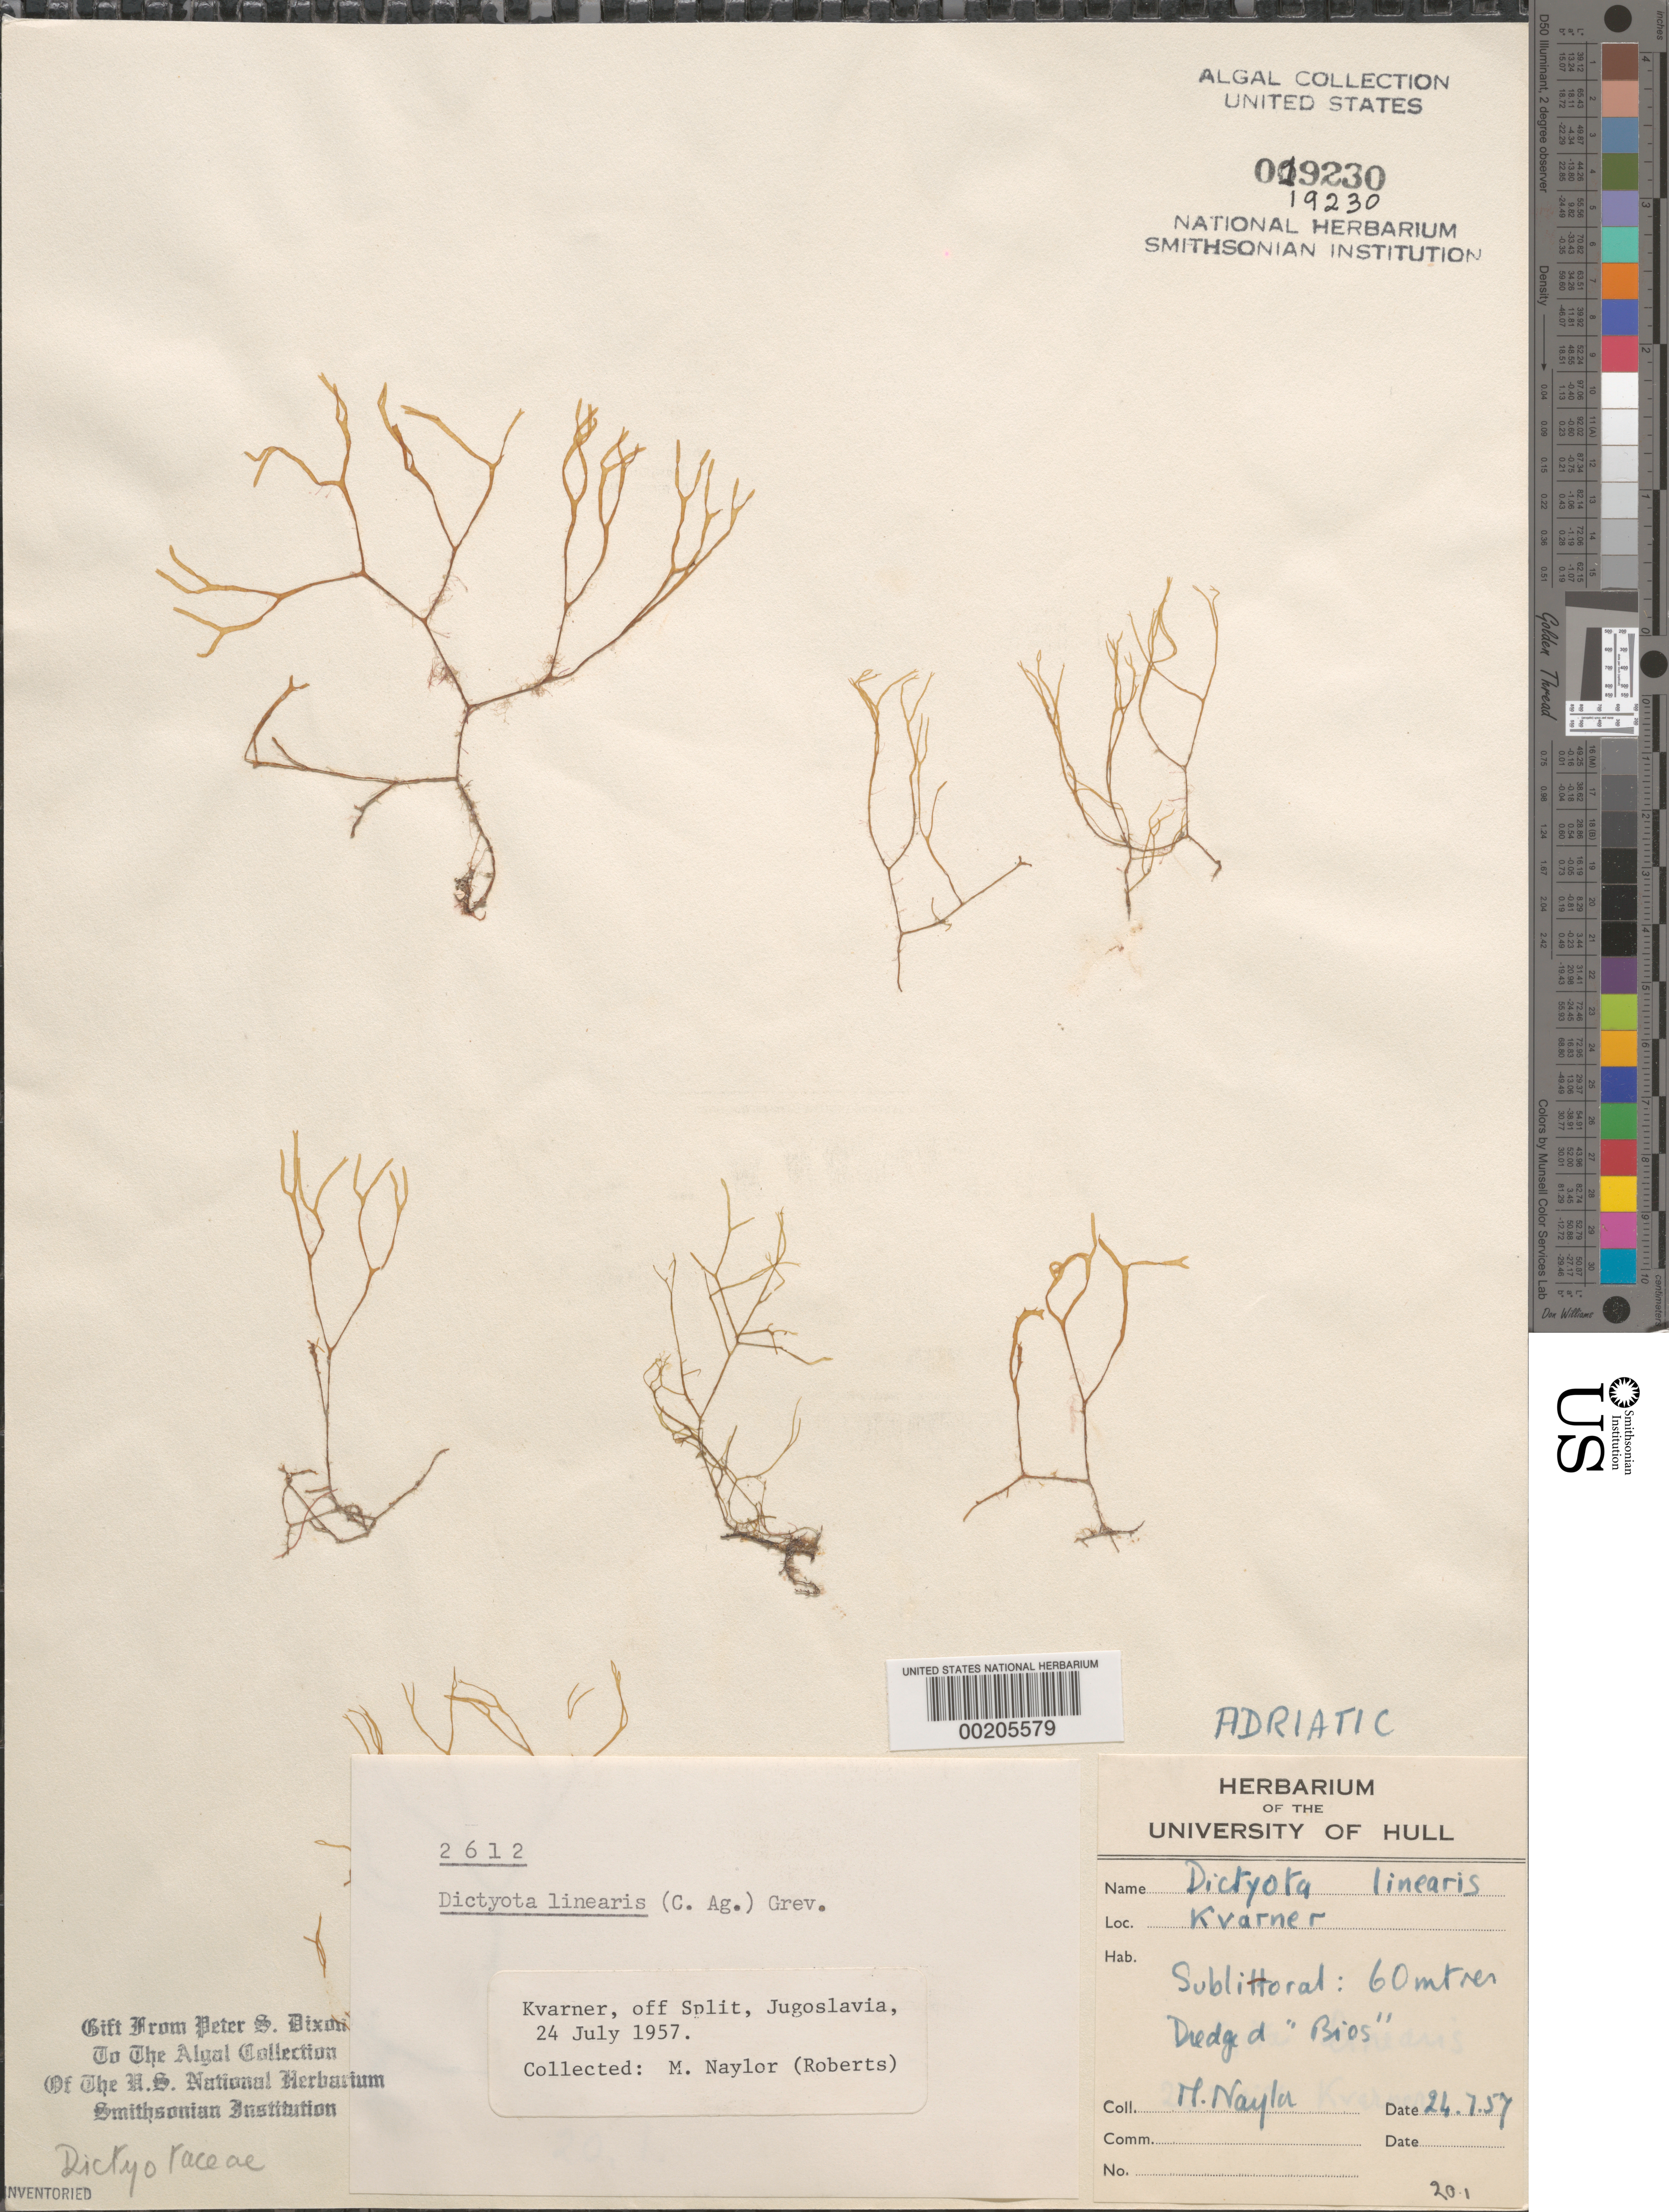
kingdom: Chromista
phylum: Ochrophyta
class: Phaeophyceae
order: Dictyotales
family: Dictyotaceae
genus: Dictyota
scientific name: Dictyota linearis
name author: (C. Agardh) Grev.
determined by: Dixon, P. S.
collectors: M. Roberts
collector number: PSD 2612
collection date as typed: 24 Jul 1957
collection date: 1957-07-24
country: Croatia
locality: Kvarner, off Split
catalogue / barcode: US 19230